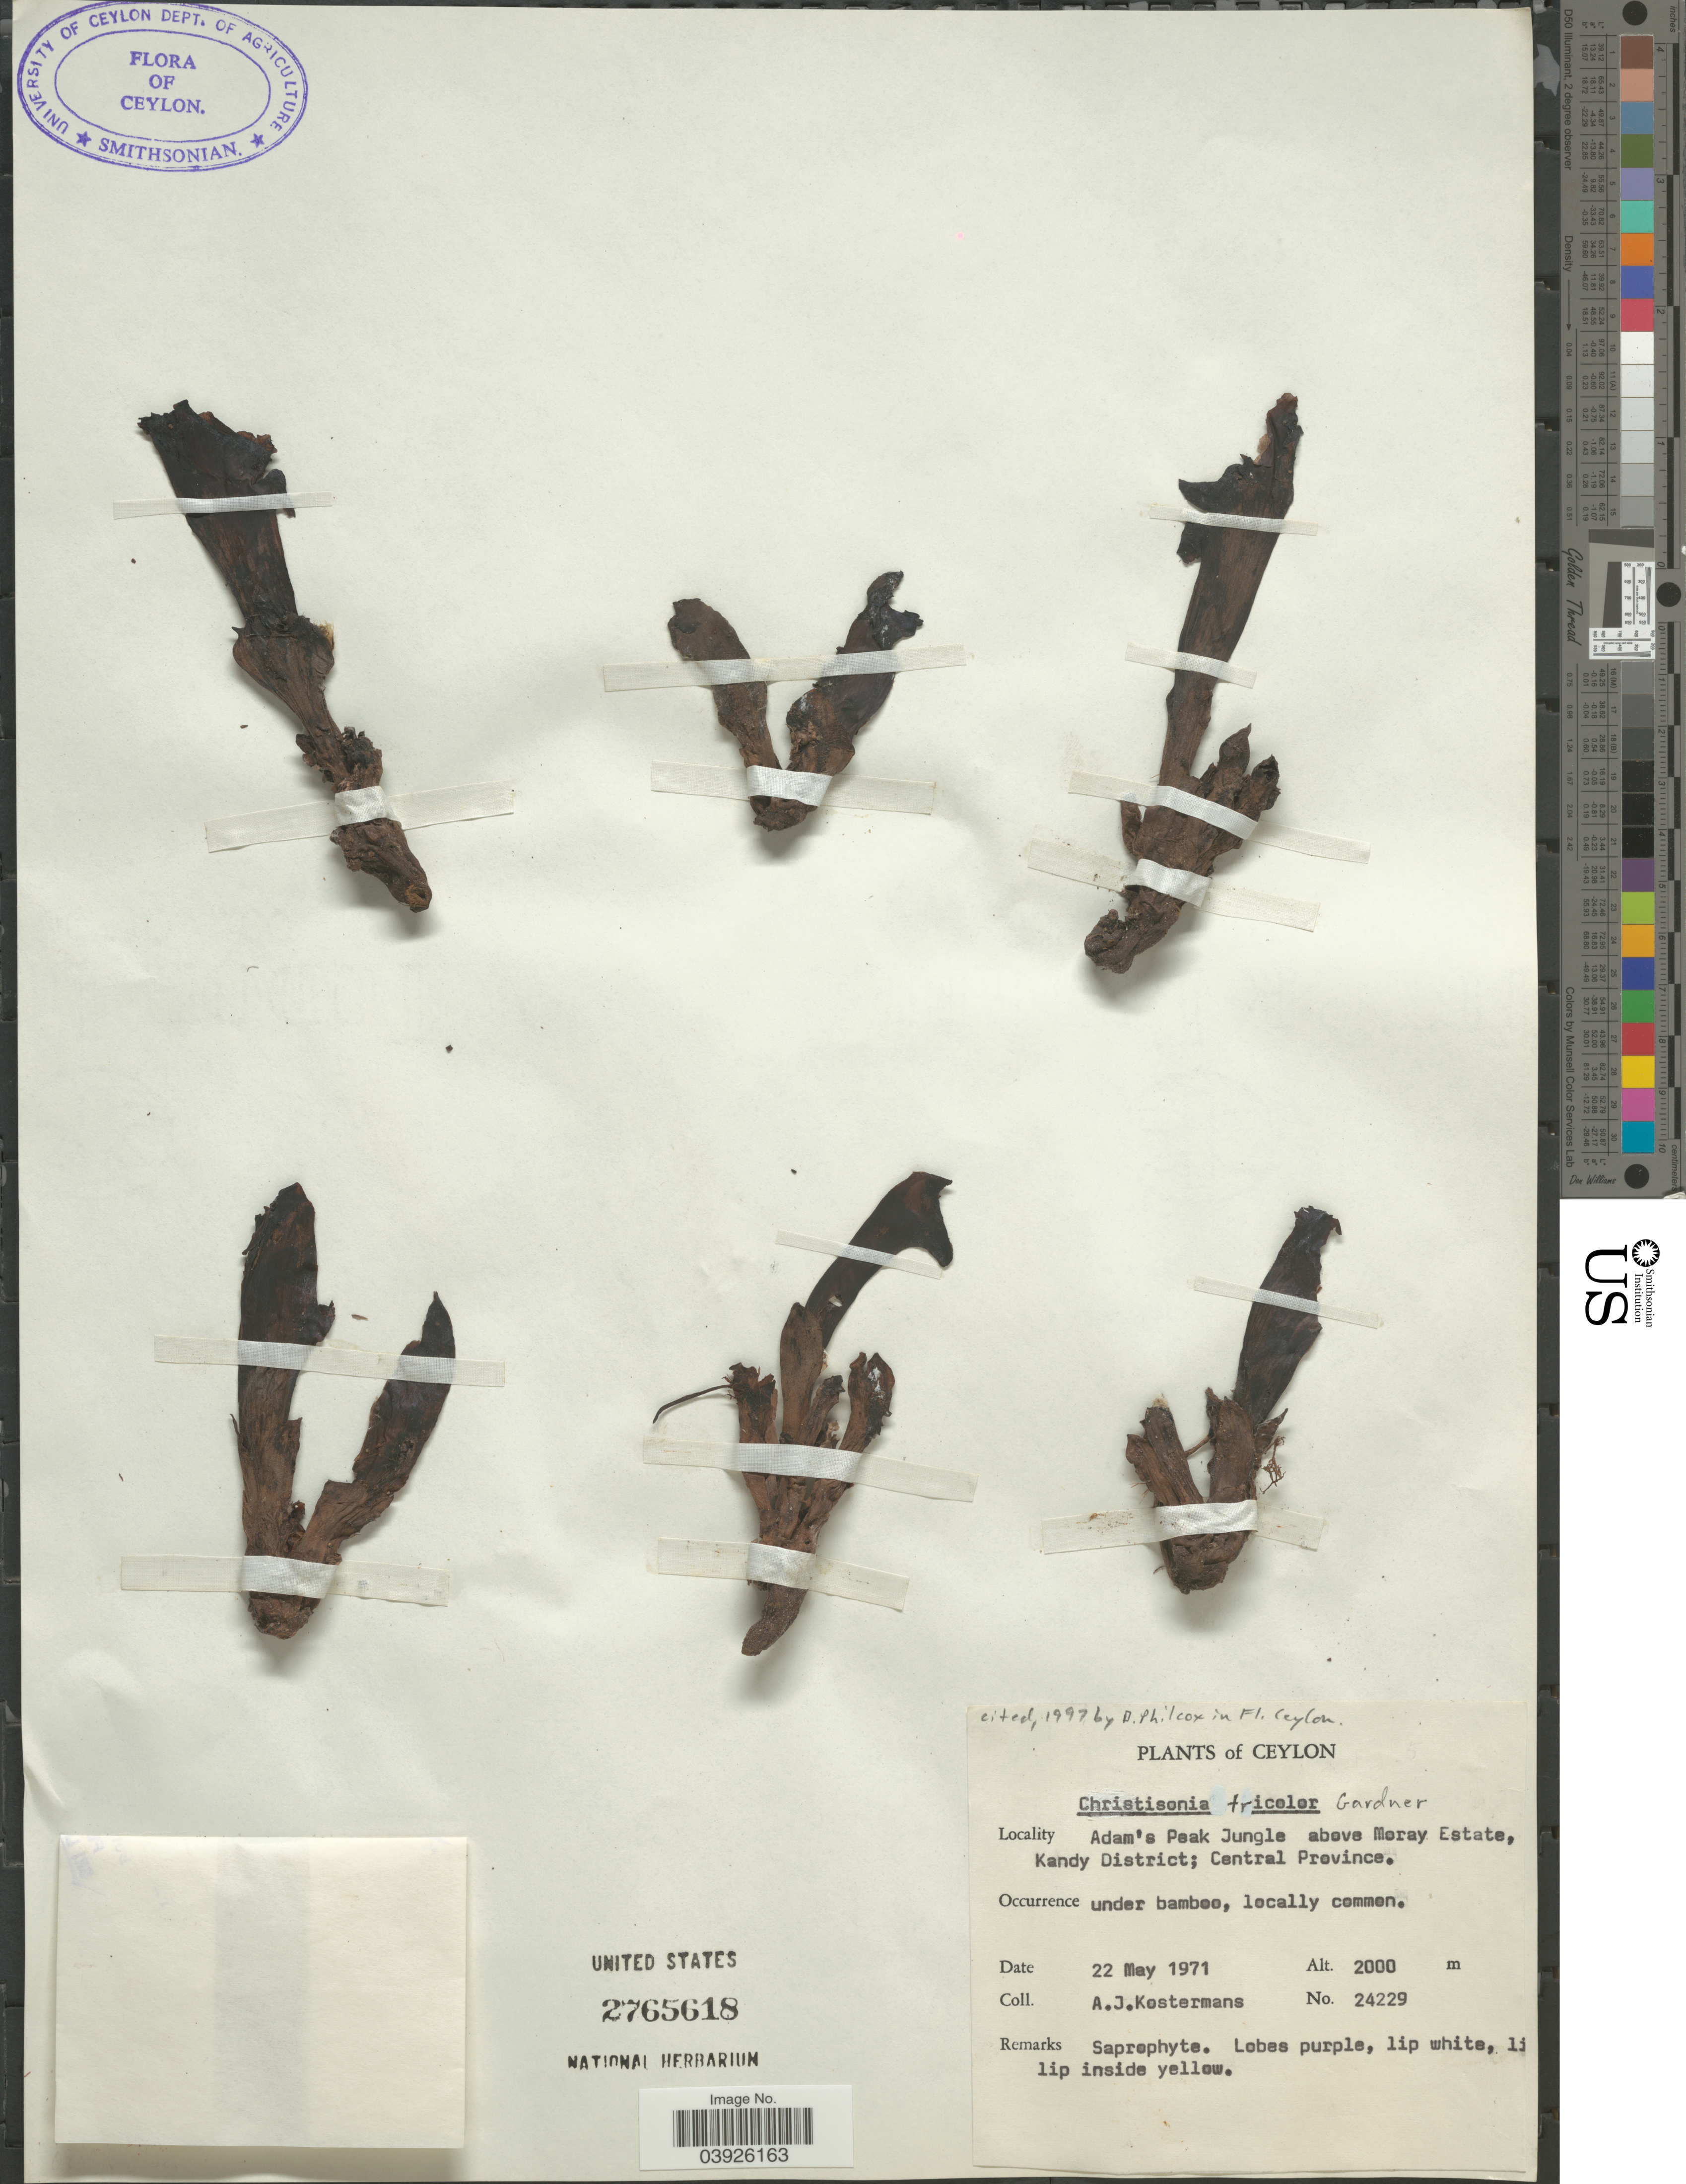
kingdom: Plantae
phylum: Tracheophyta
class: Magnoliopsida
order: Lamiales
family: Orobanchaceae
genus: Christisonia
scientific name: Christisonia tricolor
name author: Gardner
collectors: A. J. G. Kostermans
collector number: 24229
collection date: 1971-05-22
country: Sri Lanka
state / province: Central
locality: Ceylon. Adam's Peak Jungle above Moray Estate, Kandy District.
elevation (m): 2000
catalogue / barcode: US 2765618